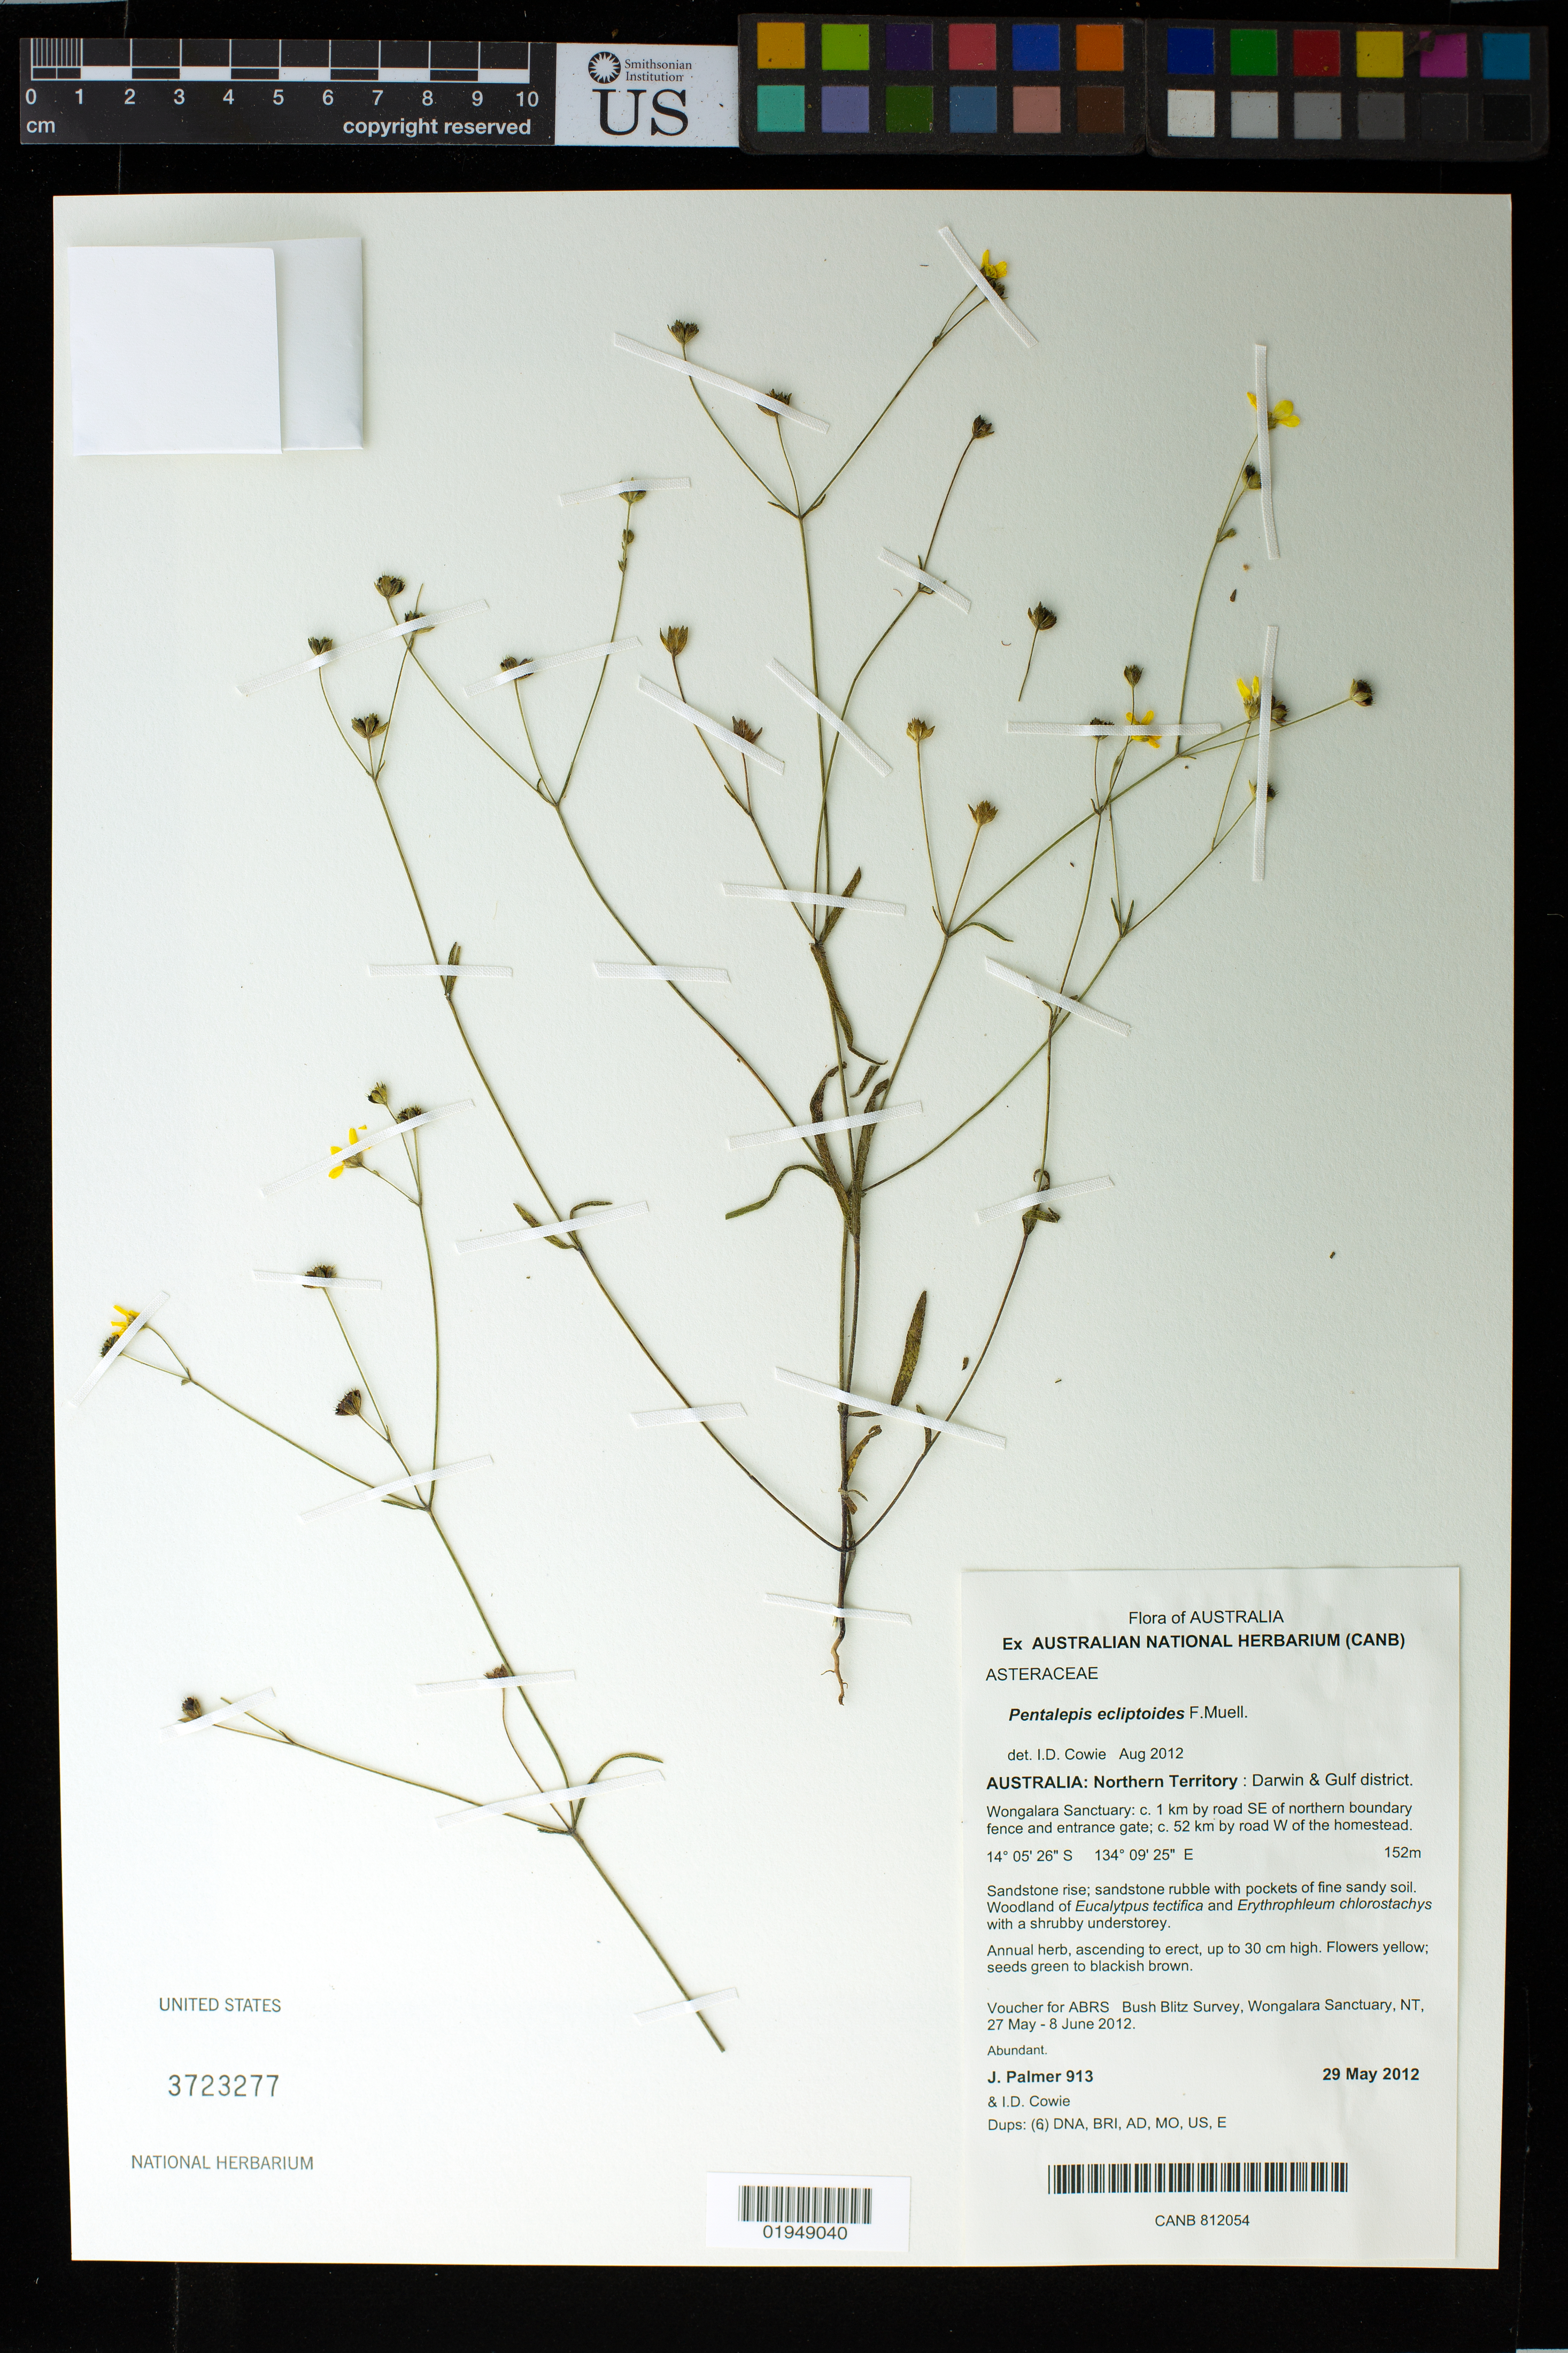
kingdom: Plantae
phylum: Tracheophyta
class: Magnoliopsida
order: Asterales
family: Asteraceae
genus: Pentalepis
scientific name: Pentalepis ecliptoides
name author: F. Muell.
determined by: Cowie, I.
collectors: J. Palmer & I. Cowie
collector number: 913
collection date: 2012-05-29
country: Australia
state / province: Northern Territory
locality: Darwin & Gulf district. Wongalara Sanctuary: c. 1 km by road SE of northern boundary fence and entrance gate; c. 52 km by road W of the homestead.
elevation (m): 152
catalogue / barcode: US 3723277